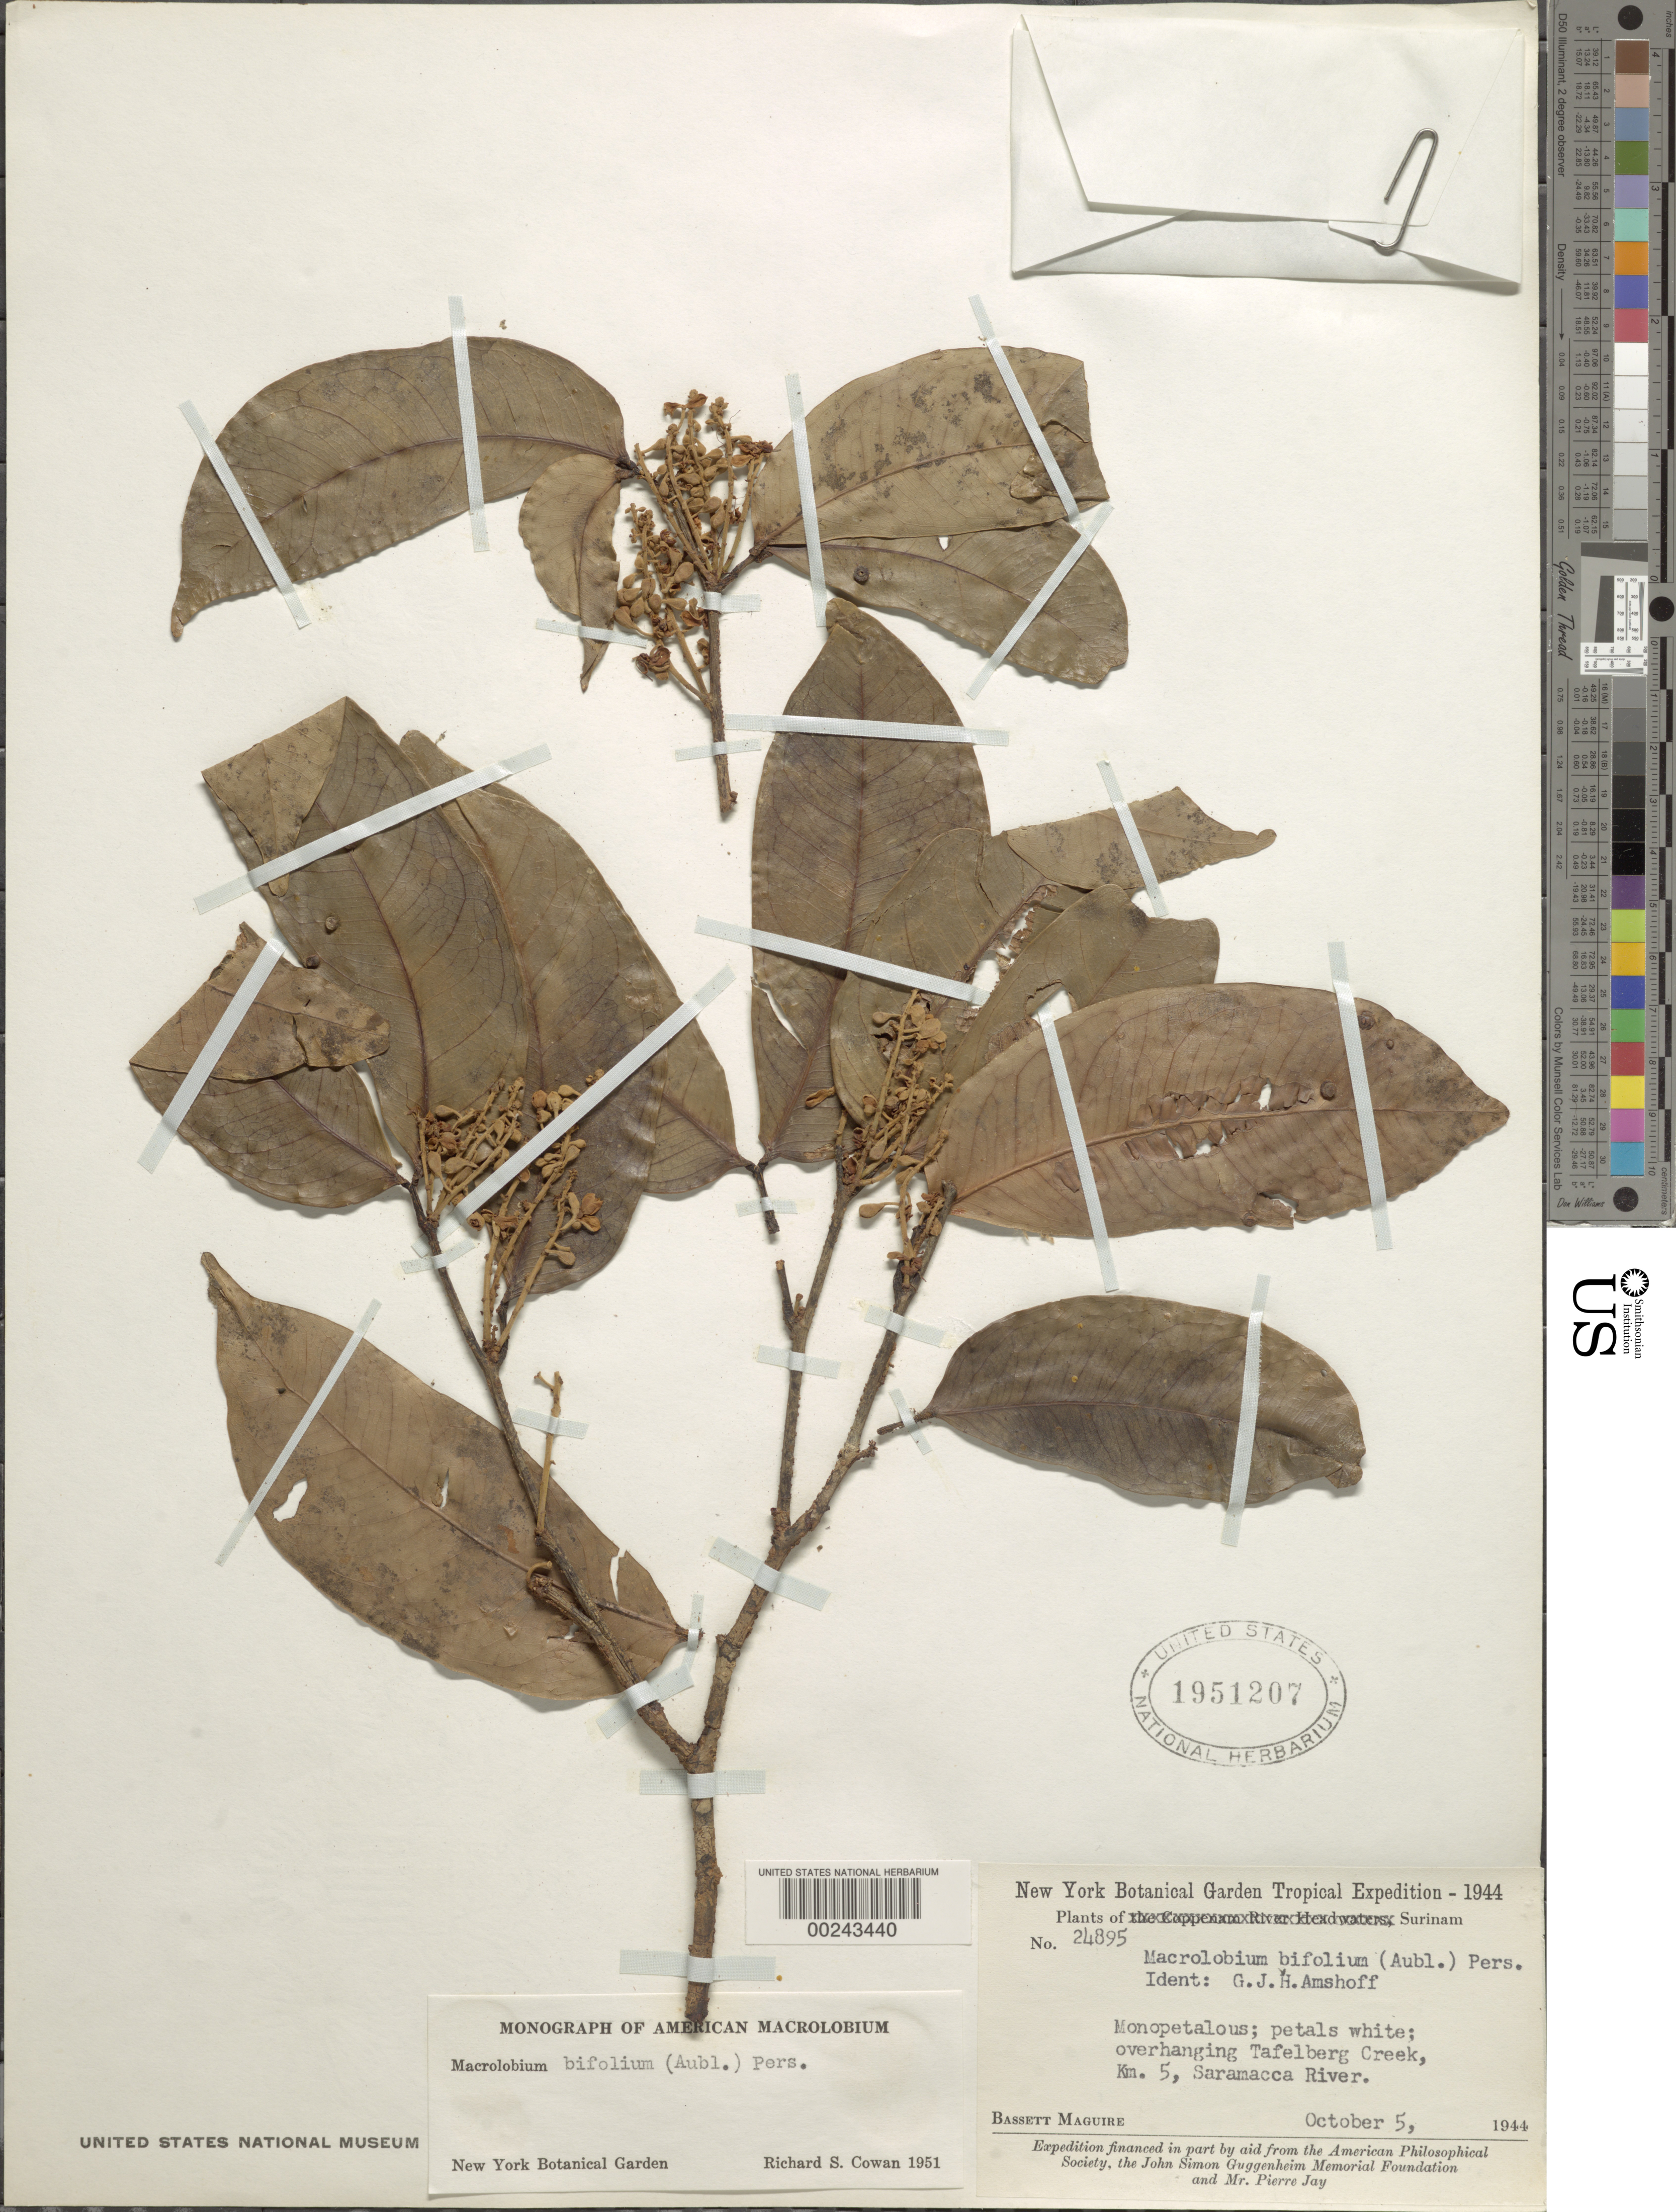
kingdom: Plantae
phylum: Tracheophyta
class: Magnoliopsida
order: Fabales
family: Fabaceae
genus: Macrolobium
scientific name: Macrolobium bifolium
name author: (Aubl.) Pers.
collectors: B. Maguire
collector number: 24895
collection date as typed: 05 Oct 1944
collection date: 1944-10-05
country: Suriname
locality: Tafelberg creek, km 5, saramacca river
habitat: Overhanging creek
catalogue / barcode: US 1951207